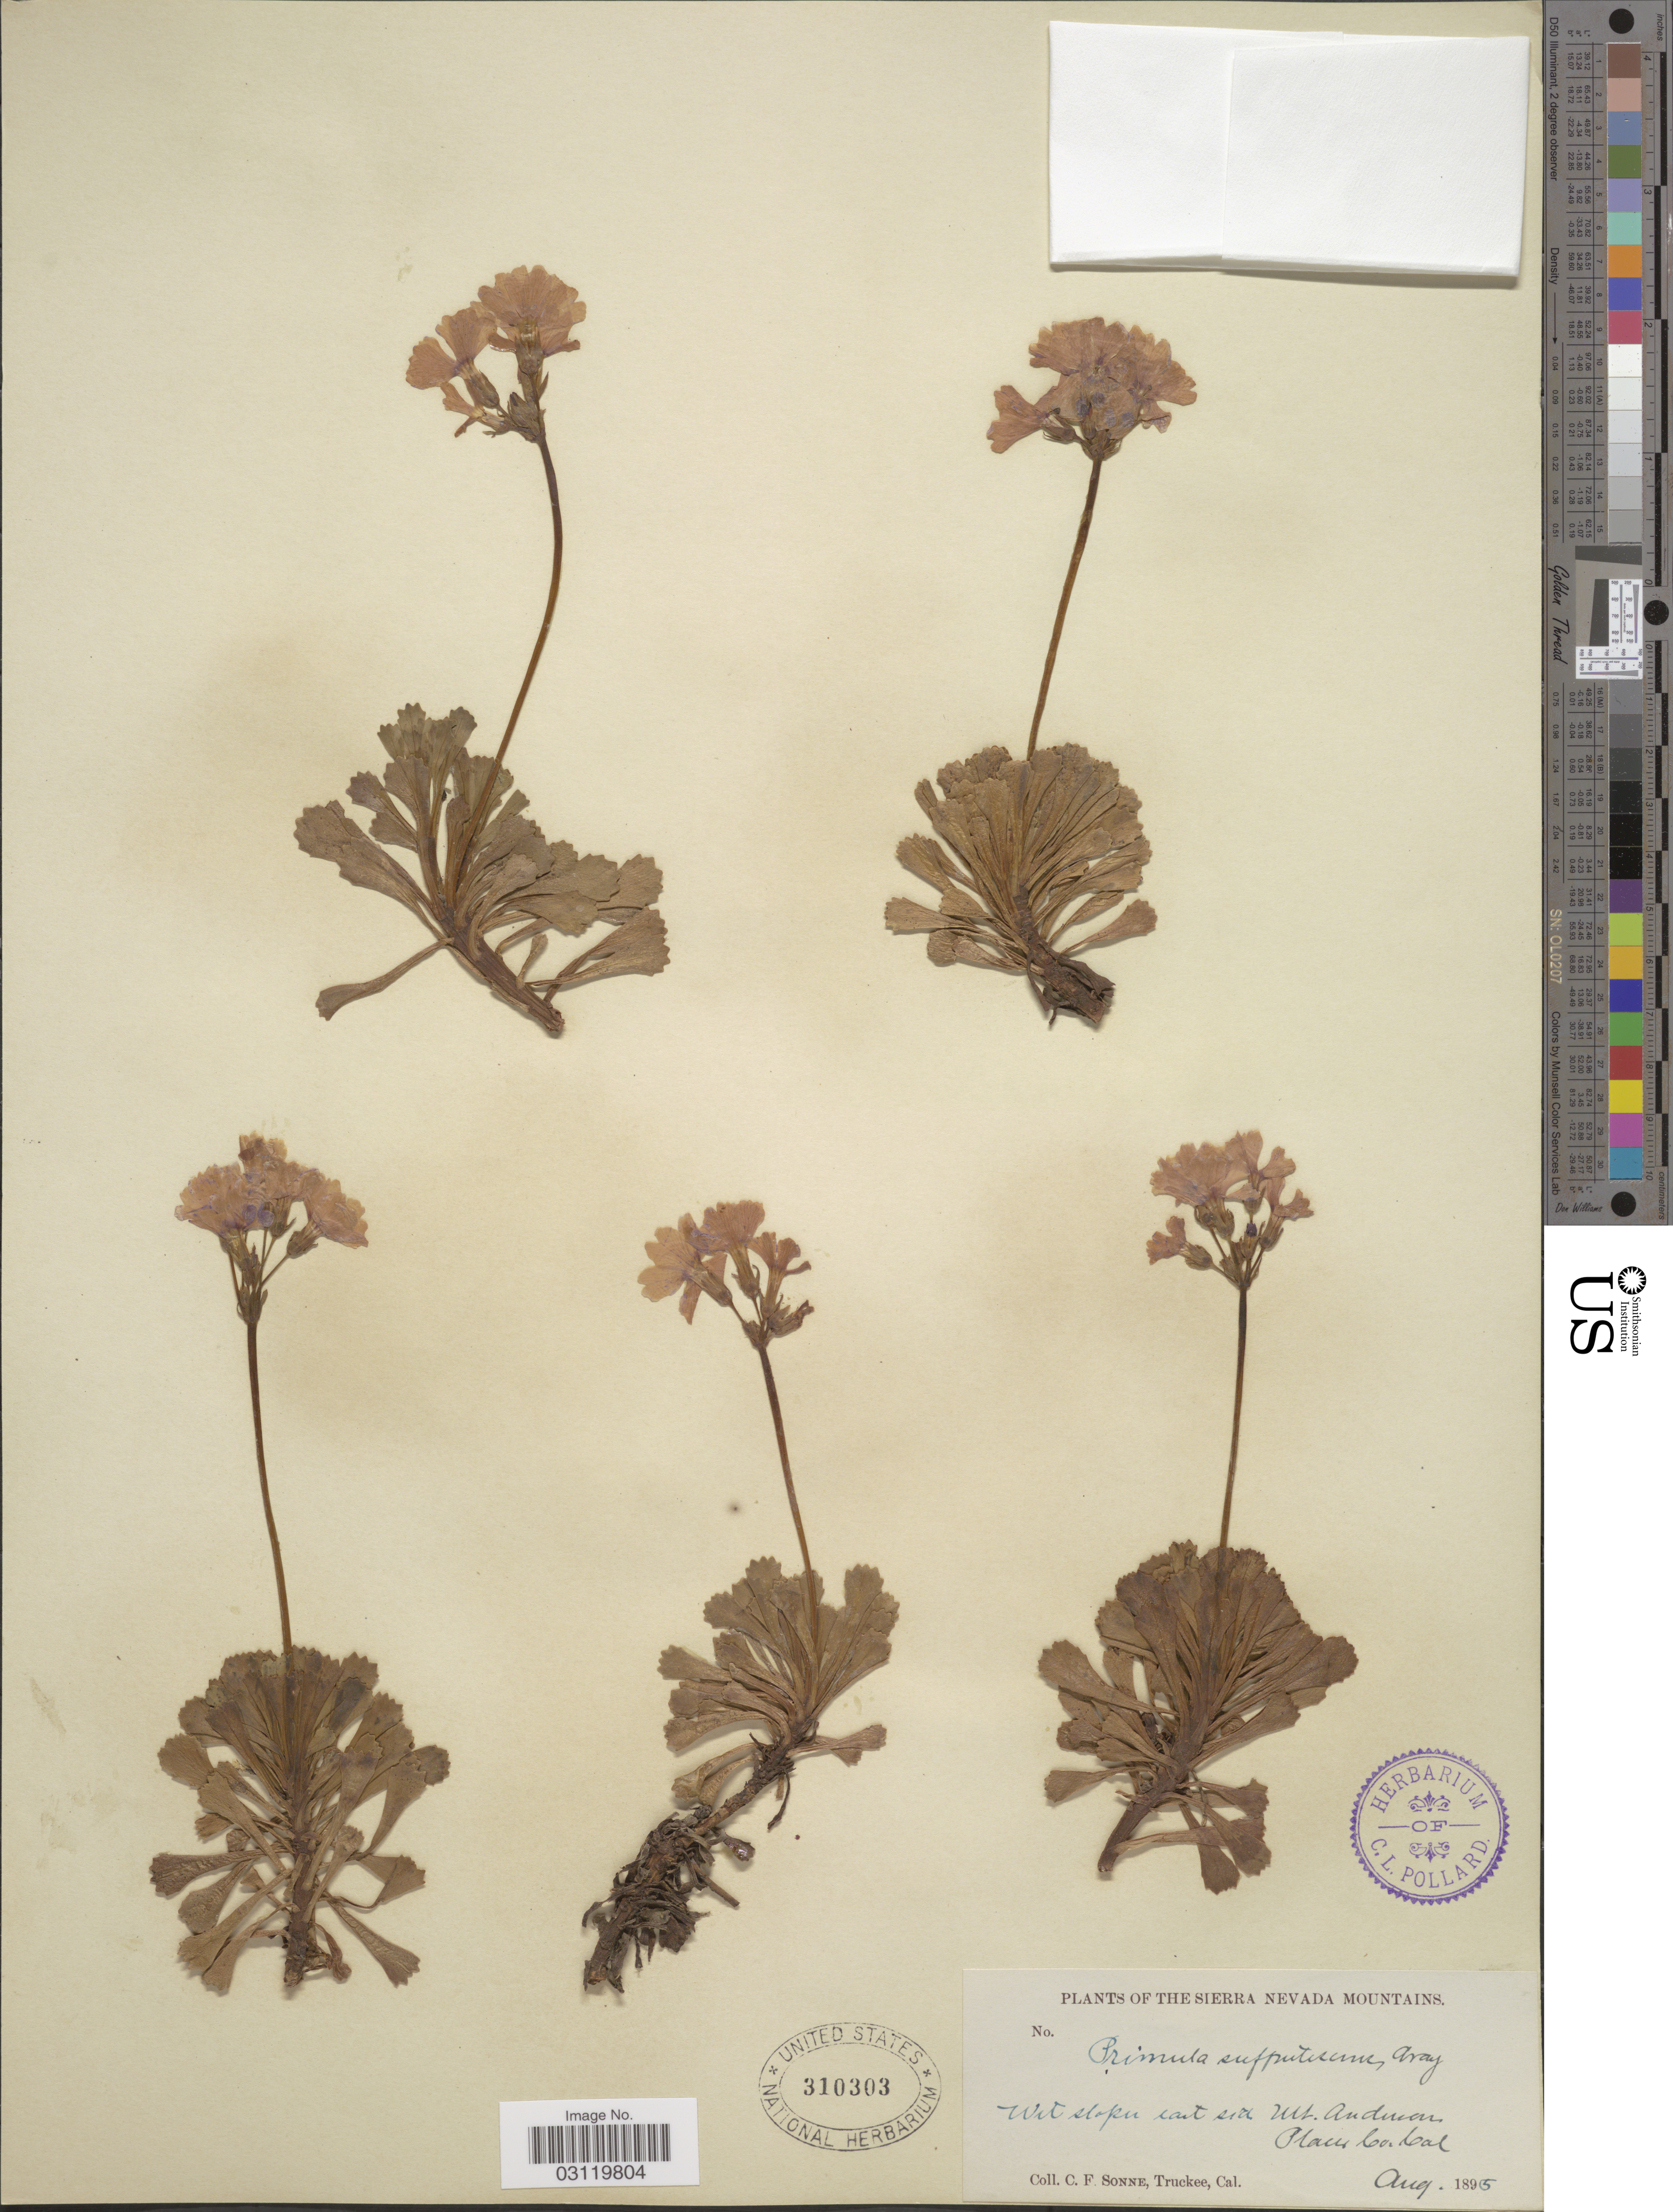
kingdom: Plantae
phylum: Tracheophyta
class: Magnoliopsida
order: Ericales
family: Primulaceae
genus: Primula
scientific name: Primula suffrutescens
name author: A. Gray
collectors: C. Sonne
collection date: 1895-08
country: United States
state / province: California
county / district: Placer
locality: The Sierra Nevada Mountains, Wet slopes east side Mt. Anderson, Placer Co.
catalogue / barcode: US 310303